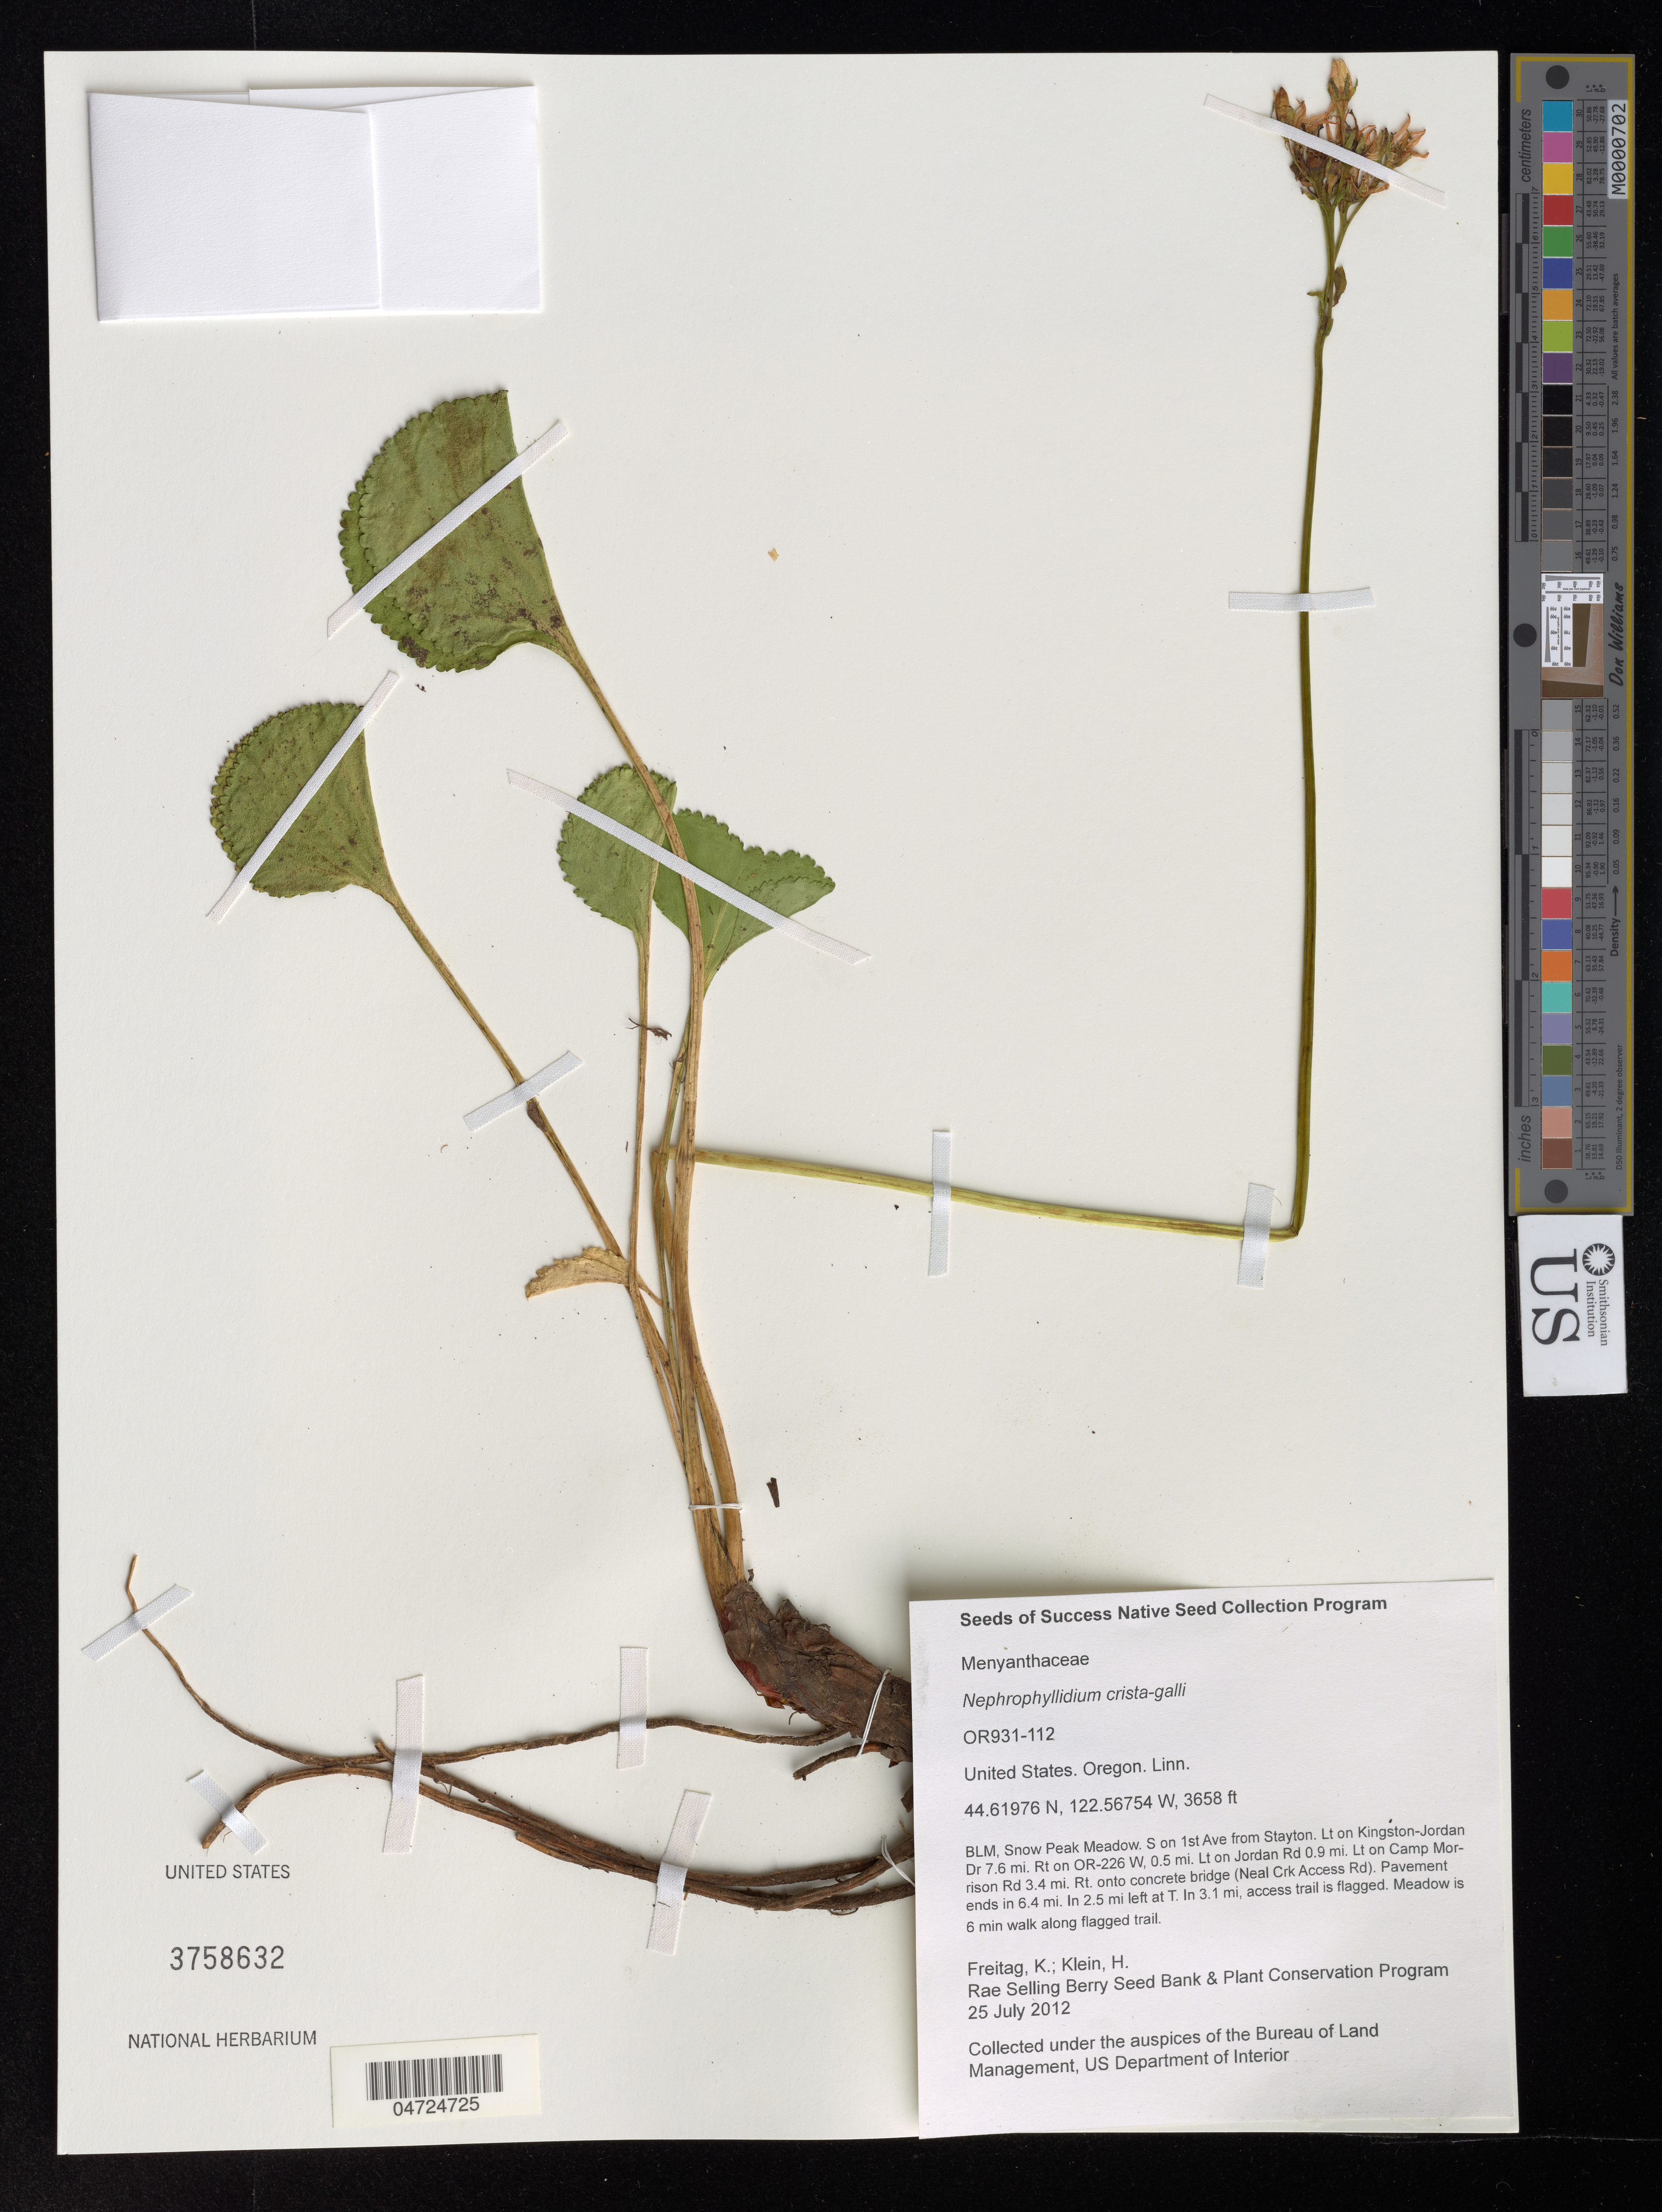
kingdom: Plantae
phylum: Tracheophyta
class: Magnoliopsida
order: Asterales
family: Menyanthaceae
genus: Nephrophyllidium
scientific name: Nephrophyllidium crista-galli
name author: (Menzies ex Hook.) Gilg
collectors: K. Freitag & H. Klein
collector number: OR931-112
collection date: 2012-07-25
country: United States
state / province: Oregon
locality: BLM, Snow Peak Meadow. S on 1st Ave from Stayton. Lt. on Kingston-Jordan Dr 7.6 mi. Rt on OR-226 W, 0.5 mi. Lt on Jordan Rd 0.9 mi. Lt on Camp Morrison Rd 3.4 mi. Rt. onto concrete bridge (Neal Crk Access Rd). Pavement ends in 6.4 mi. In 2.5 mi left at T. In 3.1 mi, access trail is flagged. Meadow is 6 min walk along flagged trail.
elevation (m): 1115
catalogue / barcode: US 3758632